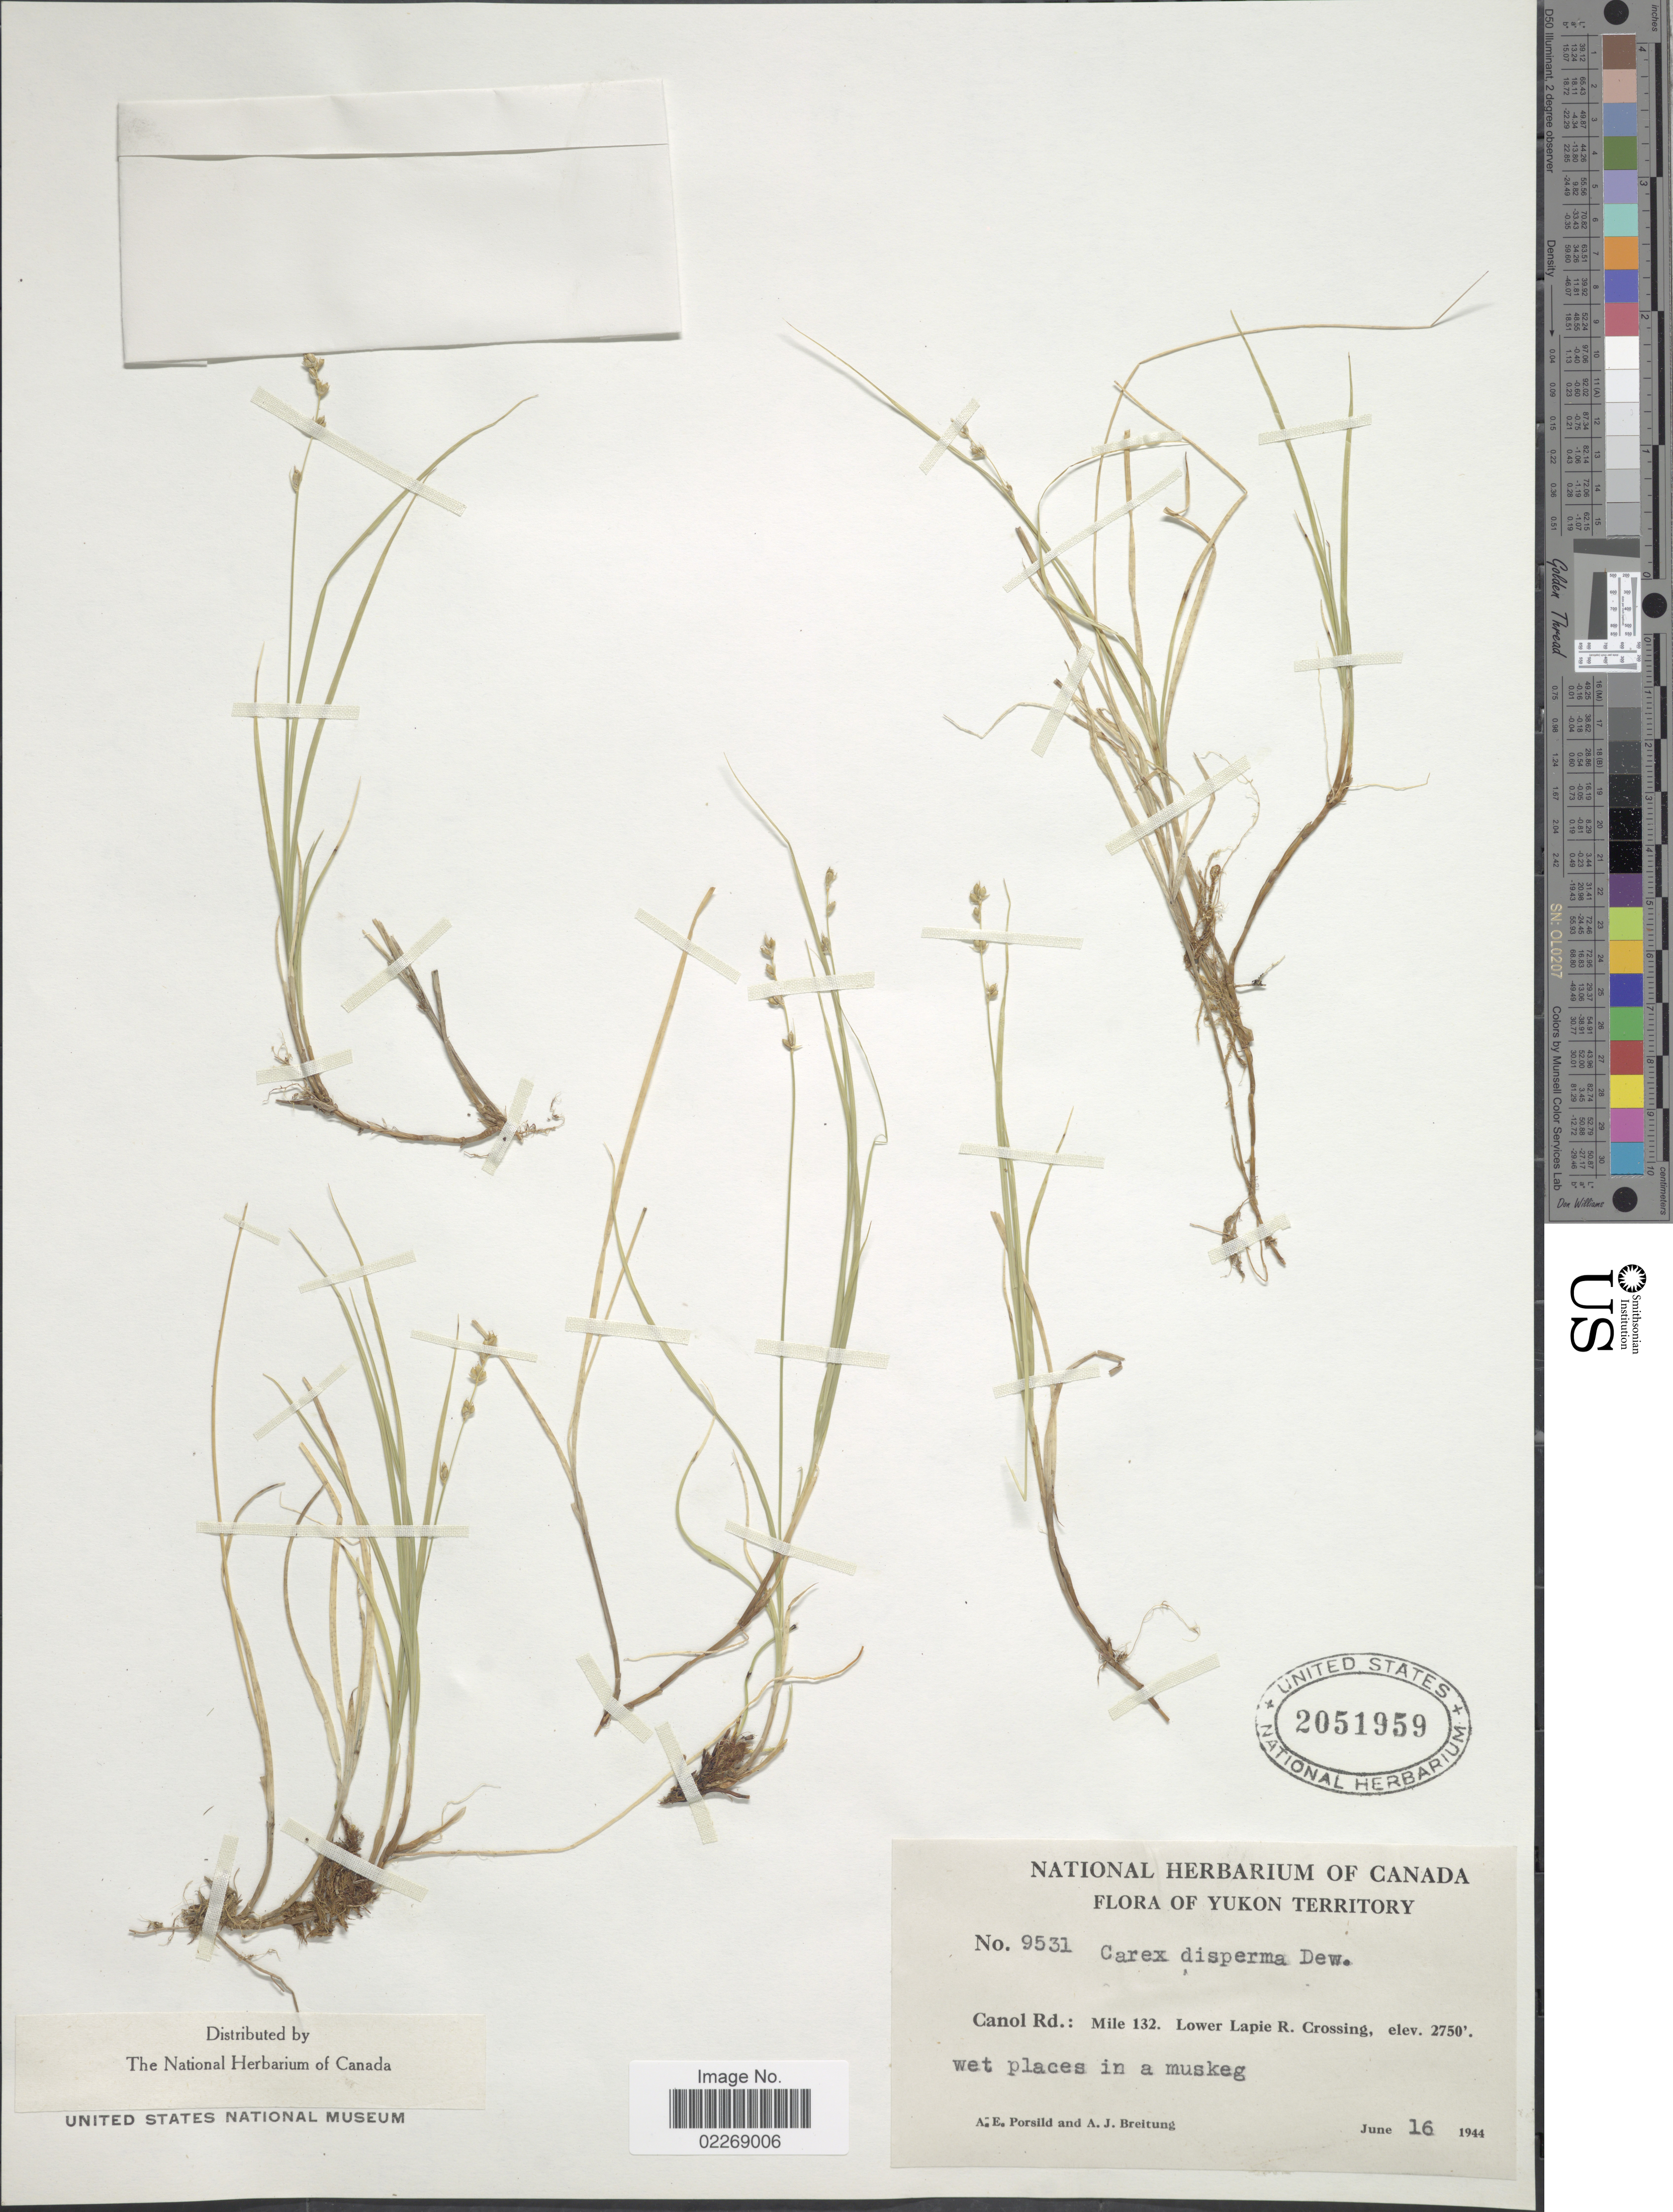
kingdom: Plantae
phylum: Tracheophyta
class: Liliopsida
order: Poales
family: Cyperaceae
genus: Carex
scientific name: Carex disperma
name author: Dewey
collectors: A. E. Porsild & A. Breitung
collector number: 9531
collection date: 1944-06-16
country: Canada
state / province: Yukon Territory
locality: Canol Rd: Mile 132. Lower Lapie R. Crossing, wet places in a muskeg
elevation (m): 838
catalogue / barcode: US 2051959